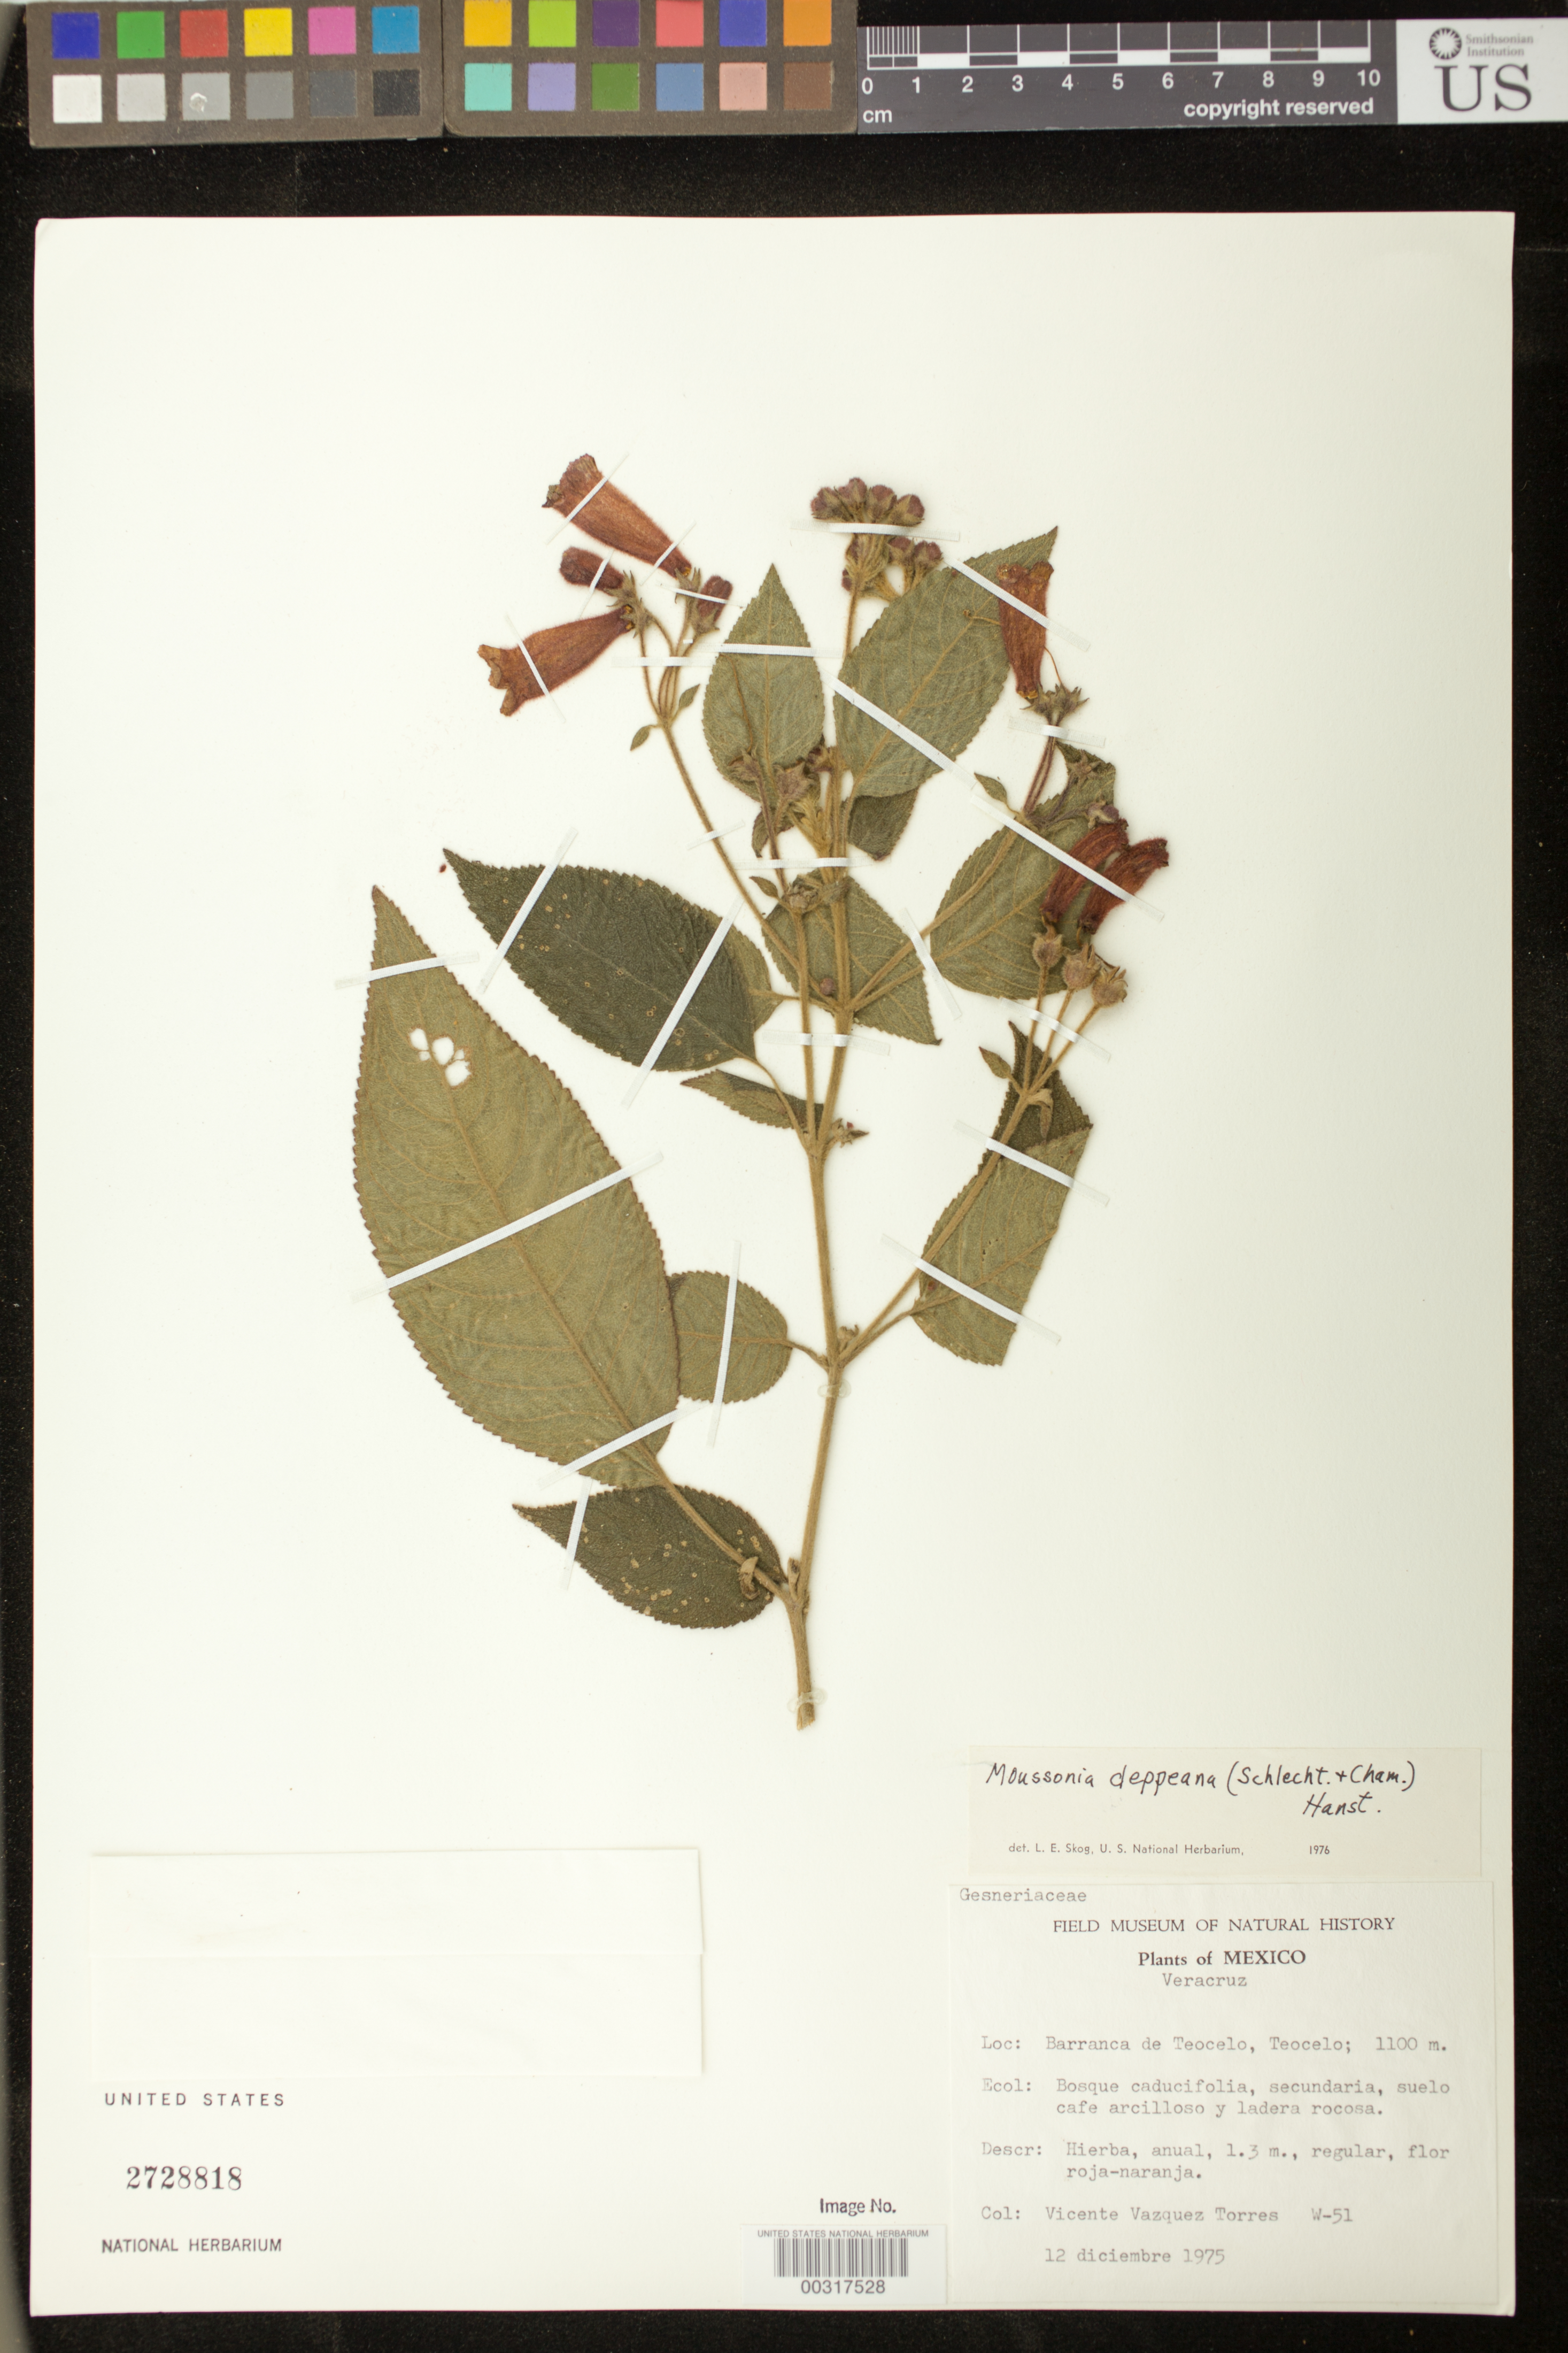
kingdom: Plantae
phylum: Tracheophyta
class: Magnoliopsida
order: Lamiales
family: Gesneriaceae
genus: Moussonia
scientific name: Moussonia deppeana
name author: (Schltdl. & Cham.) Klotzsch ex Hanst.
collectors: V. Vázquez T.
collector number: W- 51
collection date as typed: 12 Dec 1975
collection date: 1975-12-12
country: Mexico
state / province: Veracruz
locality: Barranca de Teocelo, Teocelo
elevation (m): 1100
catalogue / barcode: US 2728818